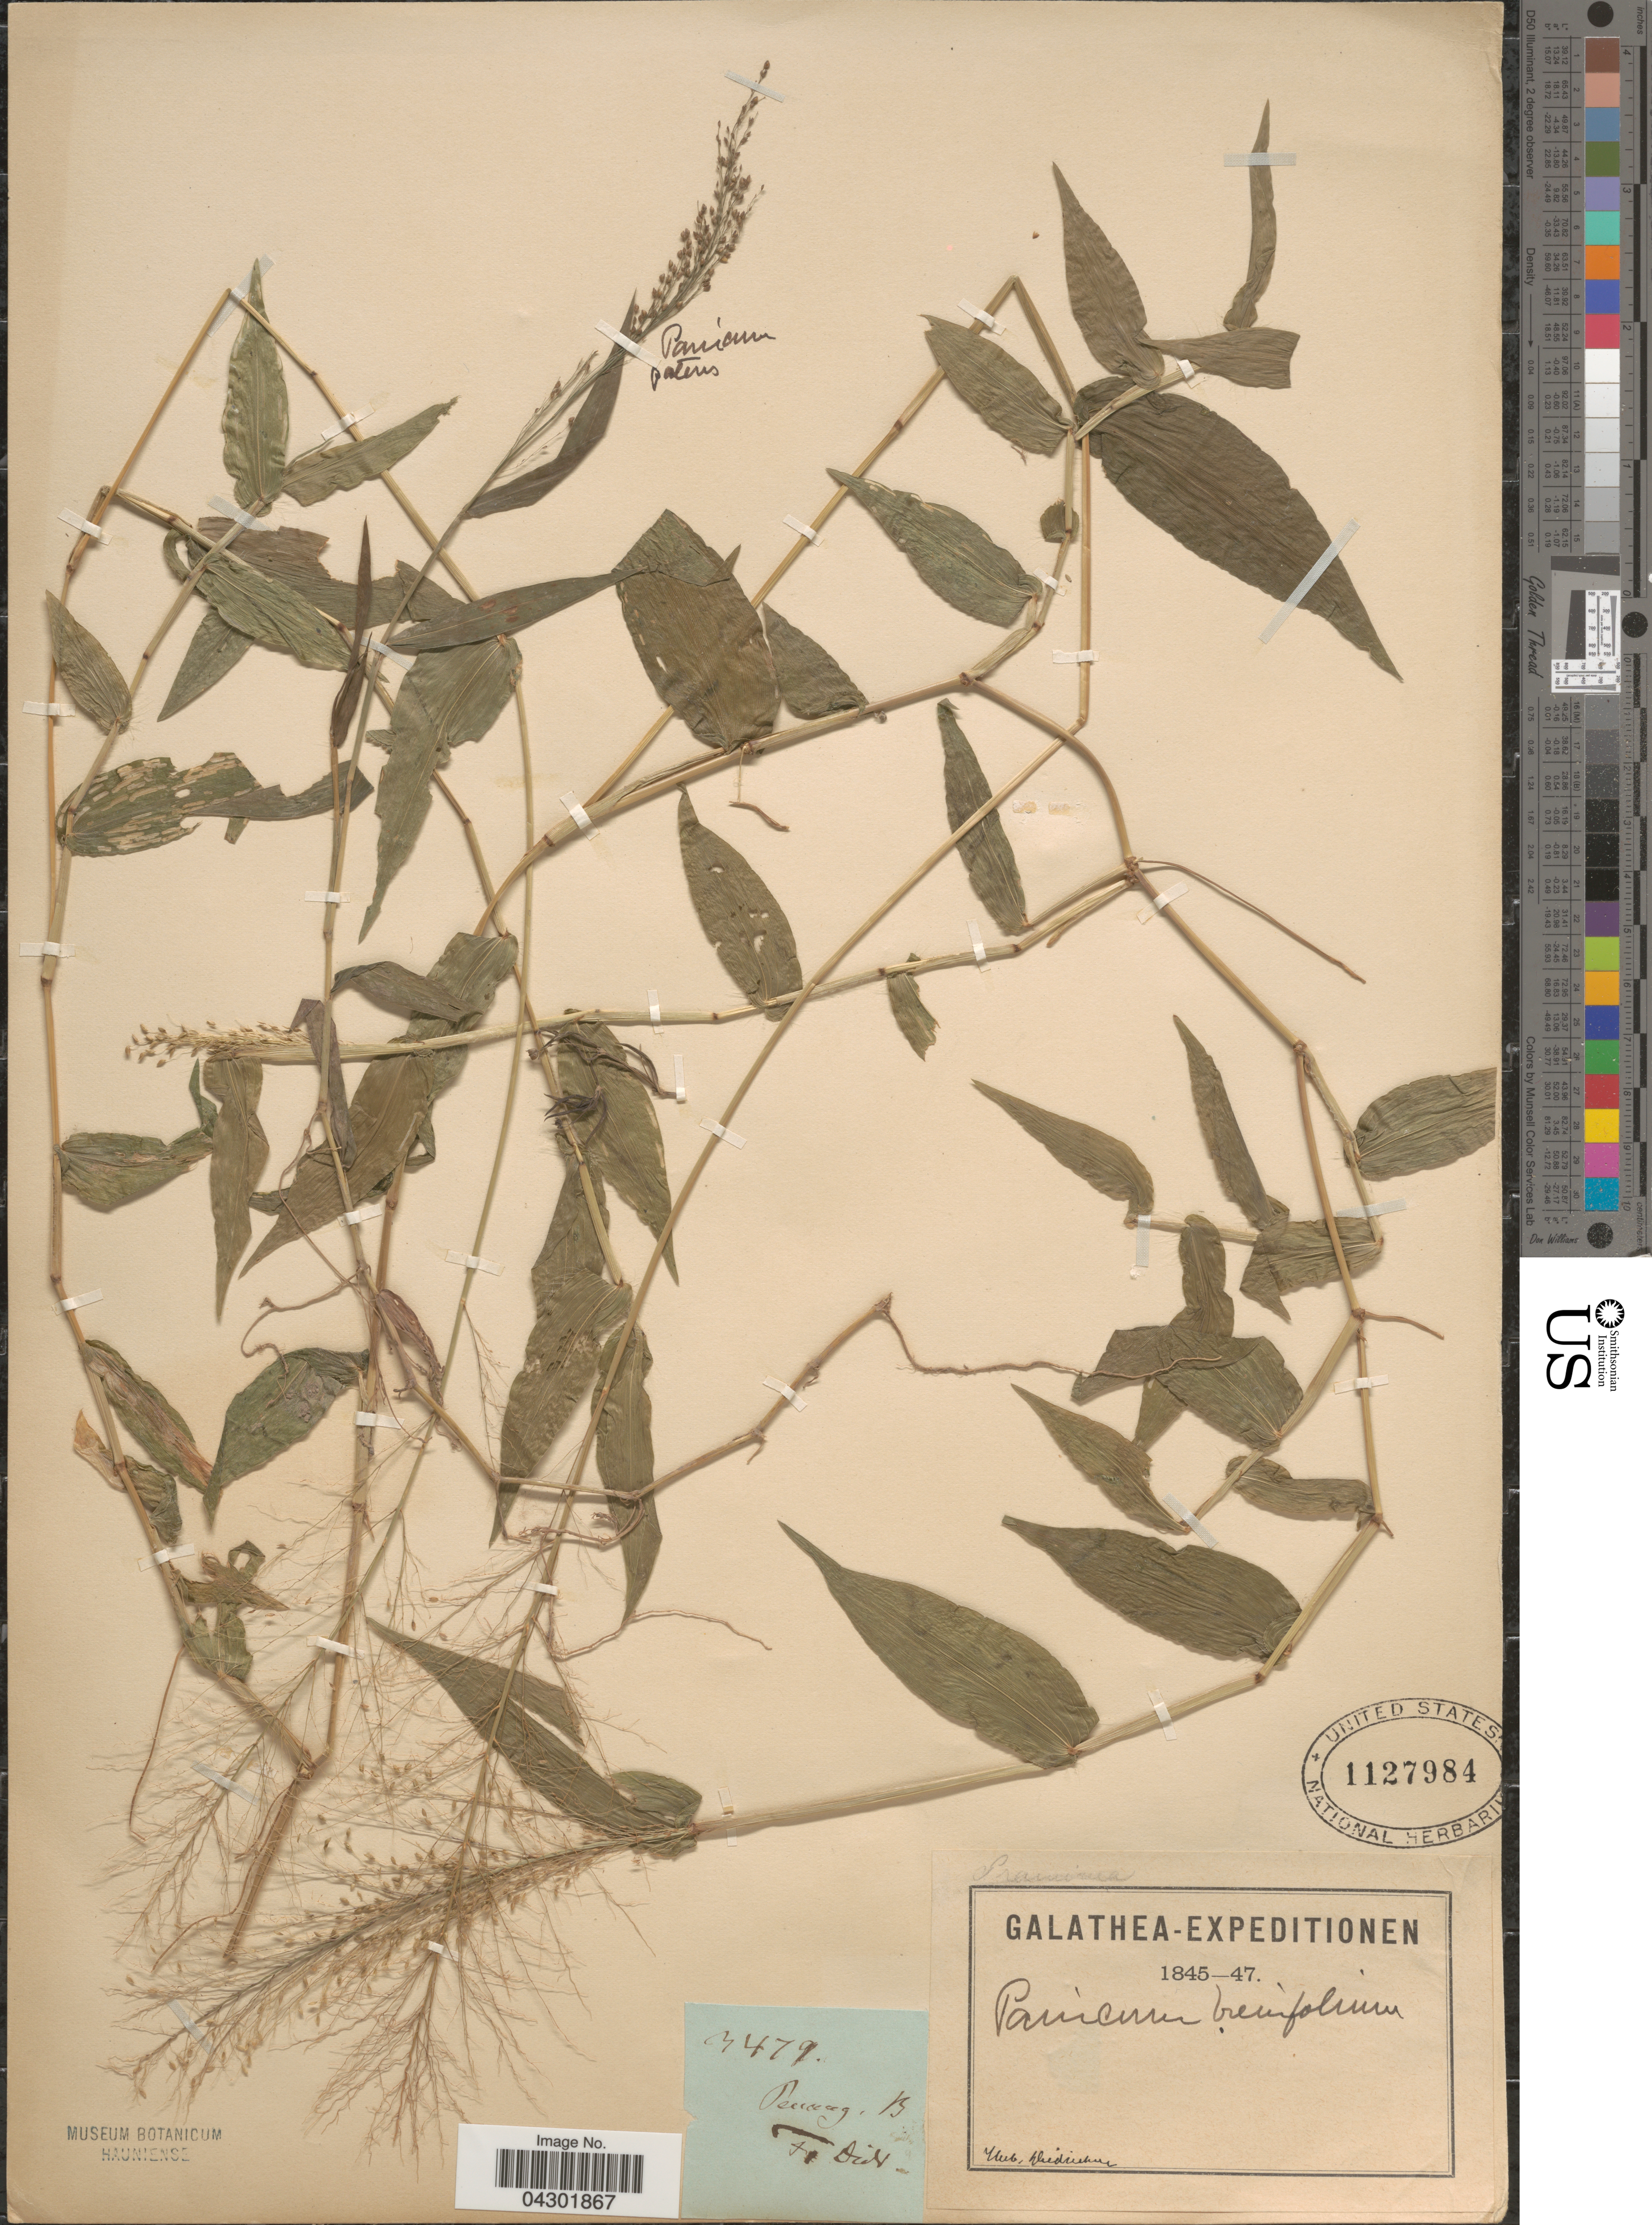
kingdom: Plantae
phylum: Tracheophyta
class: Liliopsida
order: Poales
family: Poaceae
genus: Panicum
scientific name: Panicum brevifolium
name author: L.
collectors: Diedrichsen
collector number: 3479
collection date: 1845/1847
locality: Galathea-Expeditionen. [illegible text]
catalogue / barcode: US 1127984